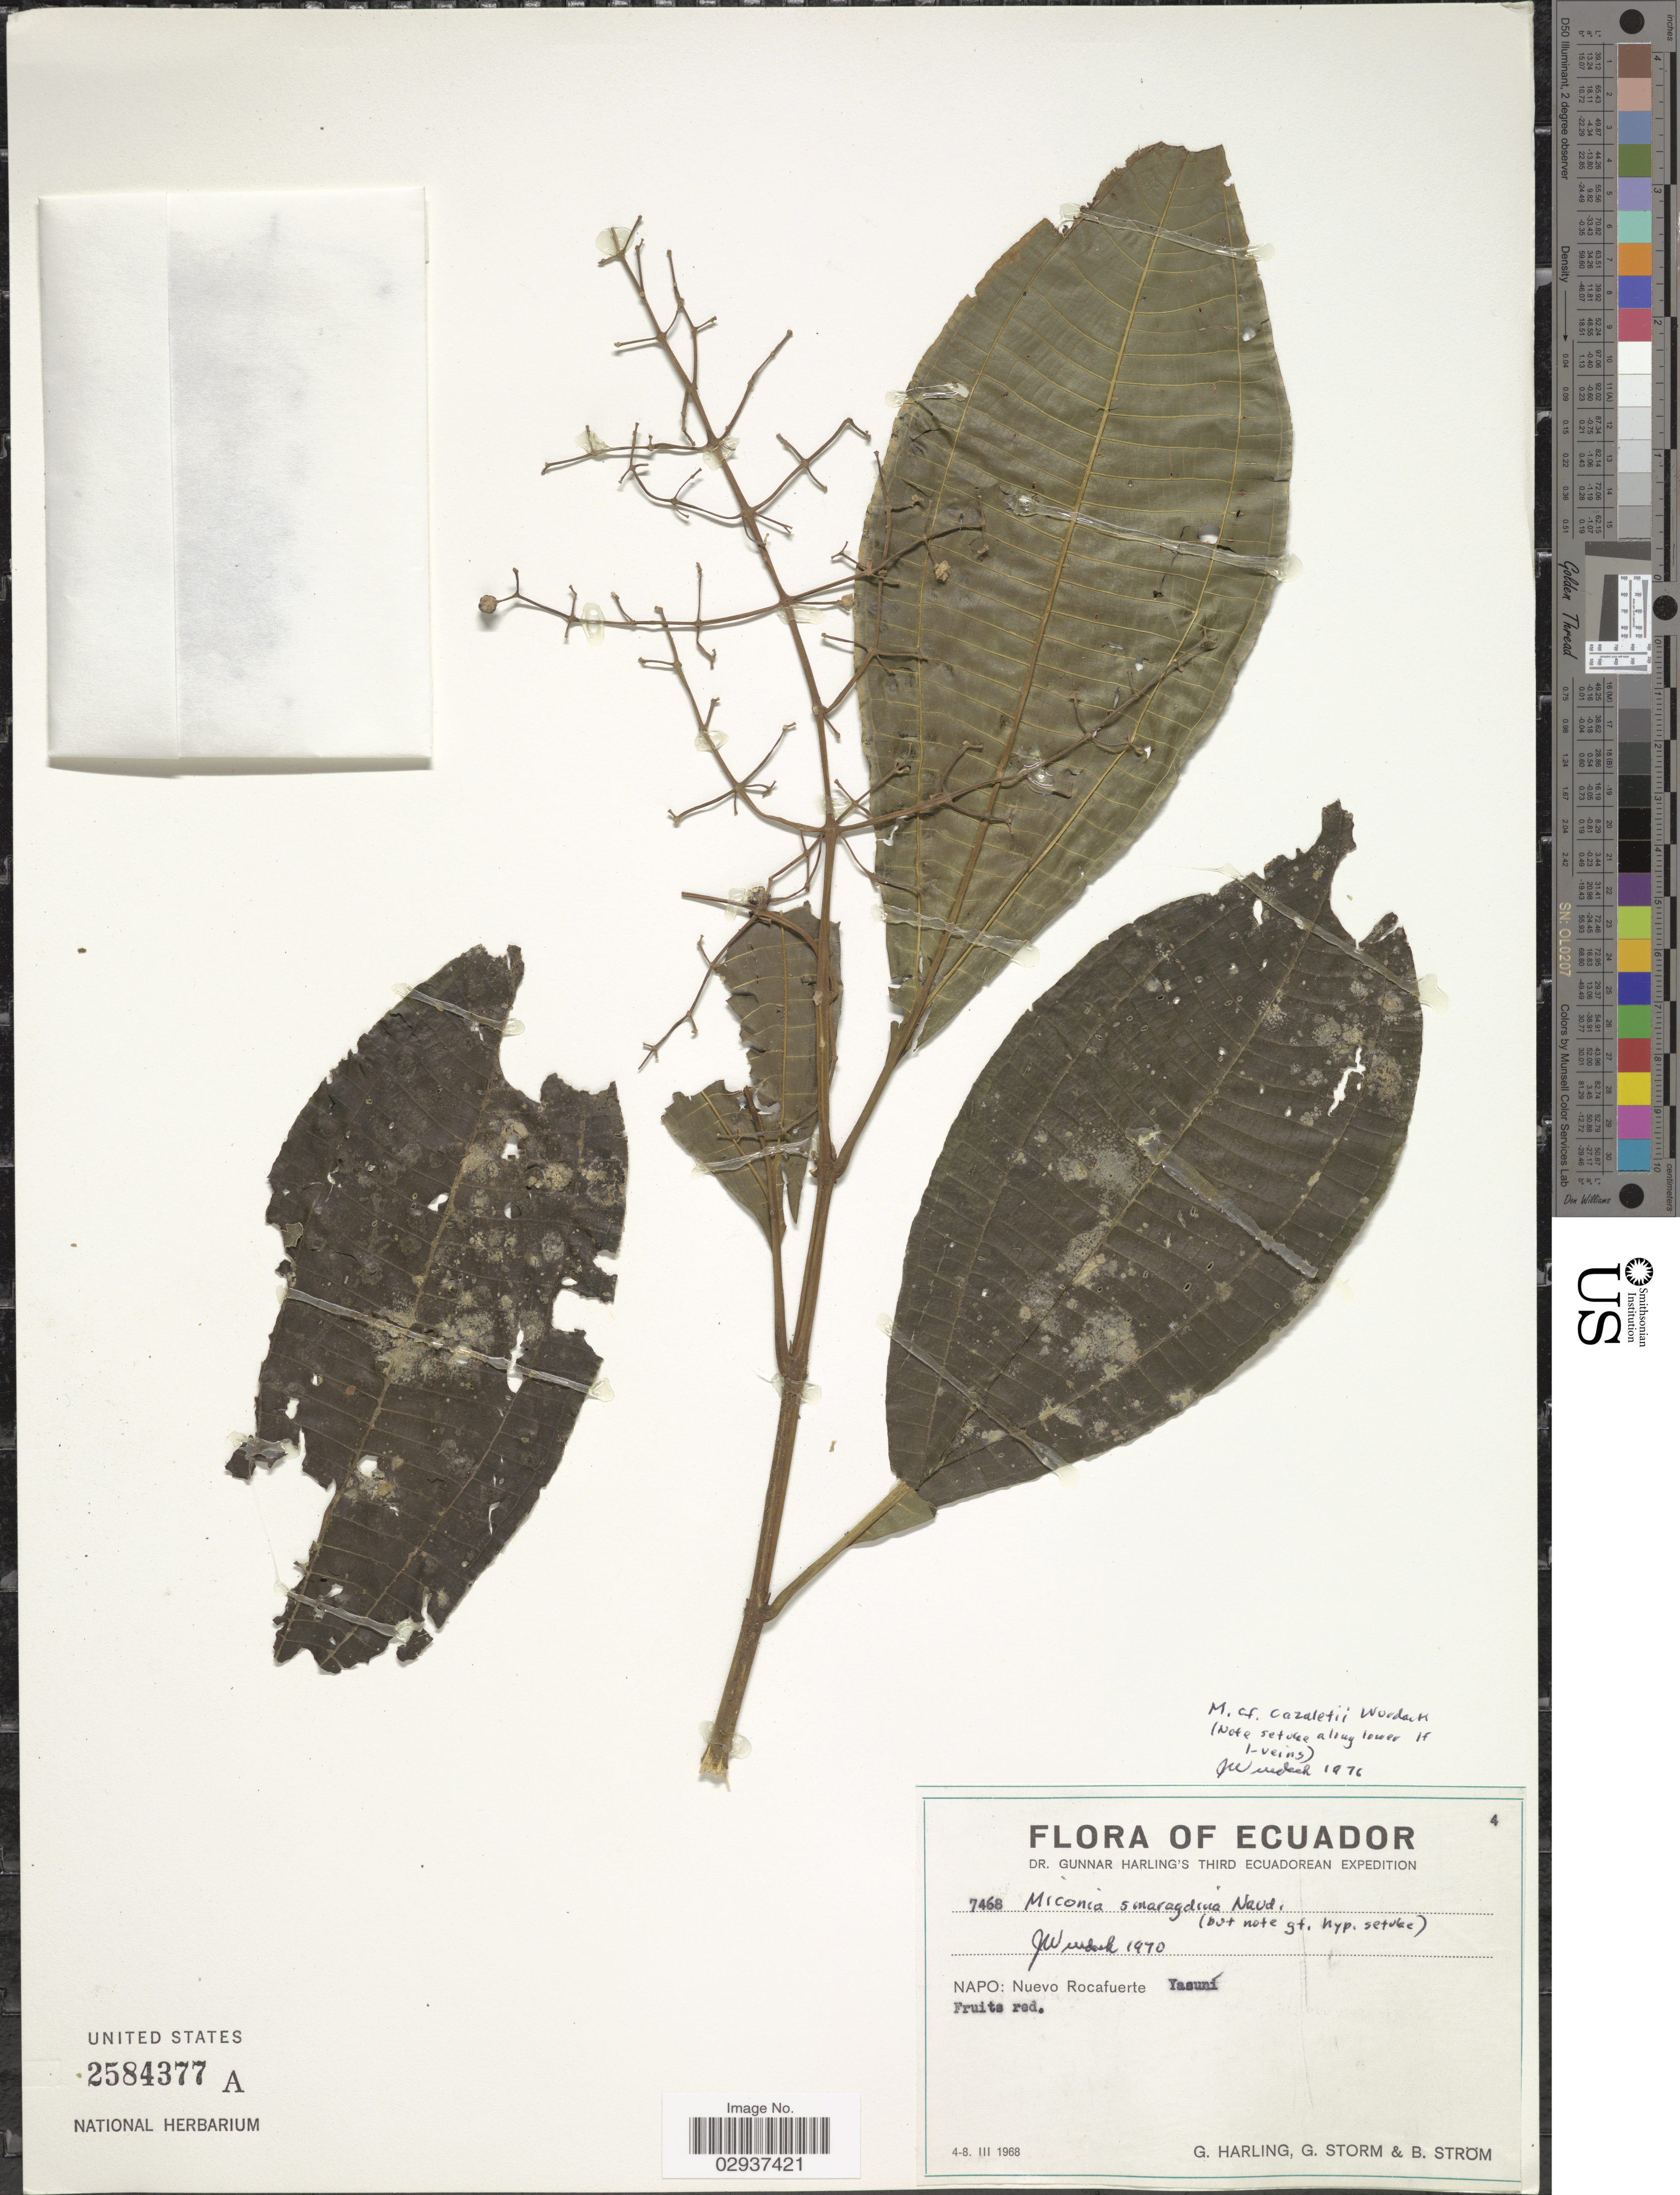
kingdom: Plantae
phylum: Tracheophyta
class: Magnoliopsida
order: Myrtales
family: Melastomataceae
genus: Miconia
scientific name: Miconia cazaletii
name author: Wurdack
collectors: G. Harling, G. Storm & B. Strom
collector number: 7468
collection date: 1968-03-04/1968-03-08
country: Ecuador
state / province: Napo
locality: Nuevo Rocafuerte, Yasuni.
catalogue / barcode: US 2584377A